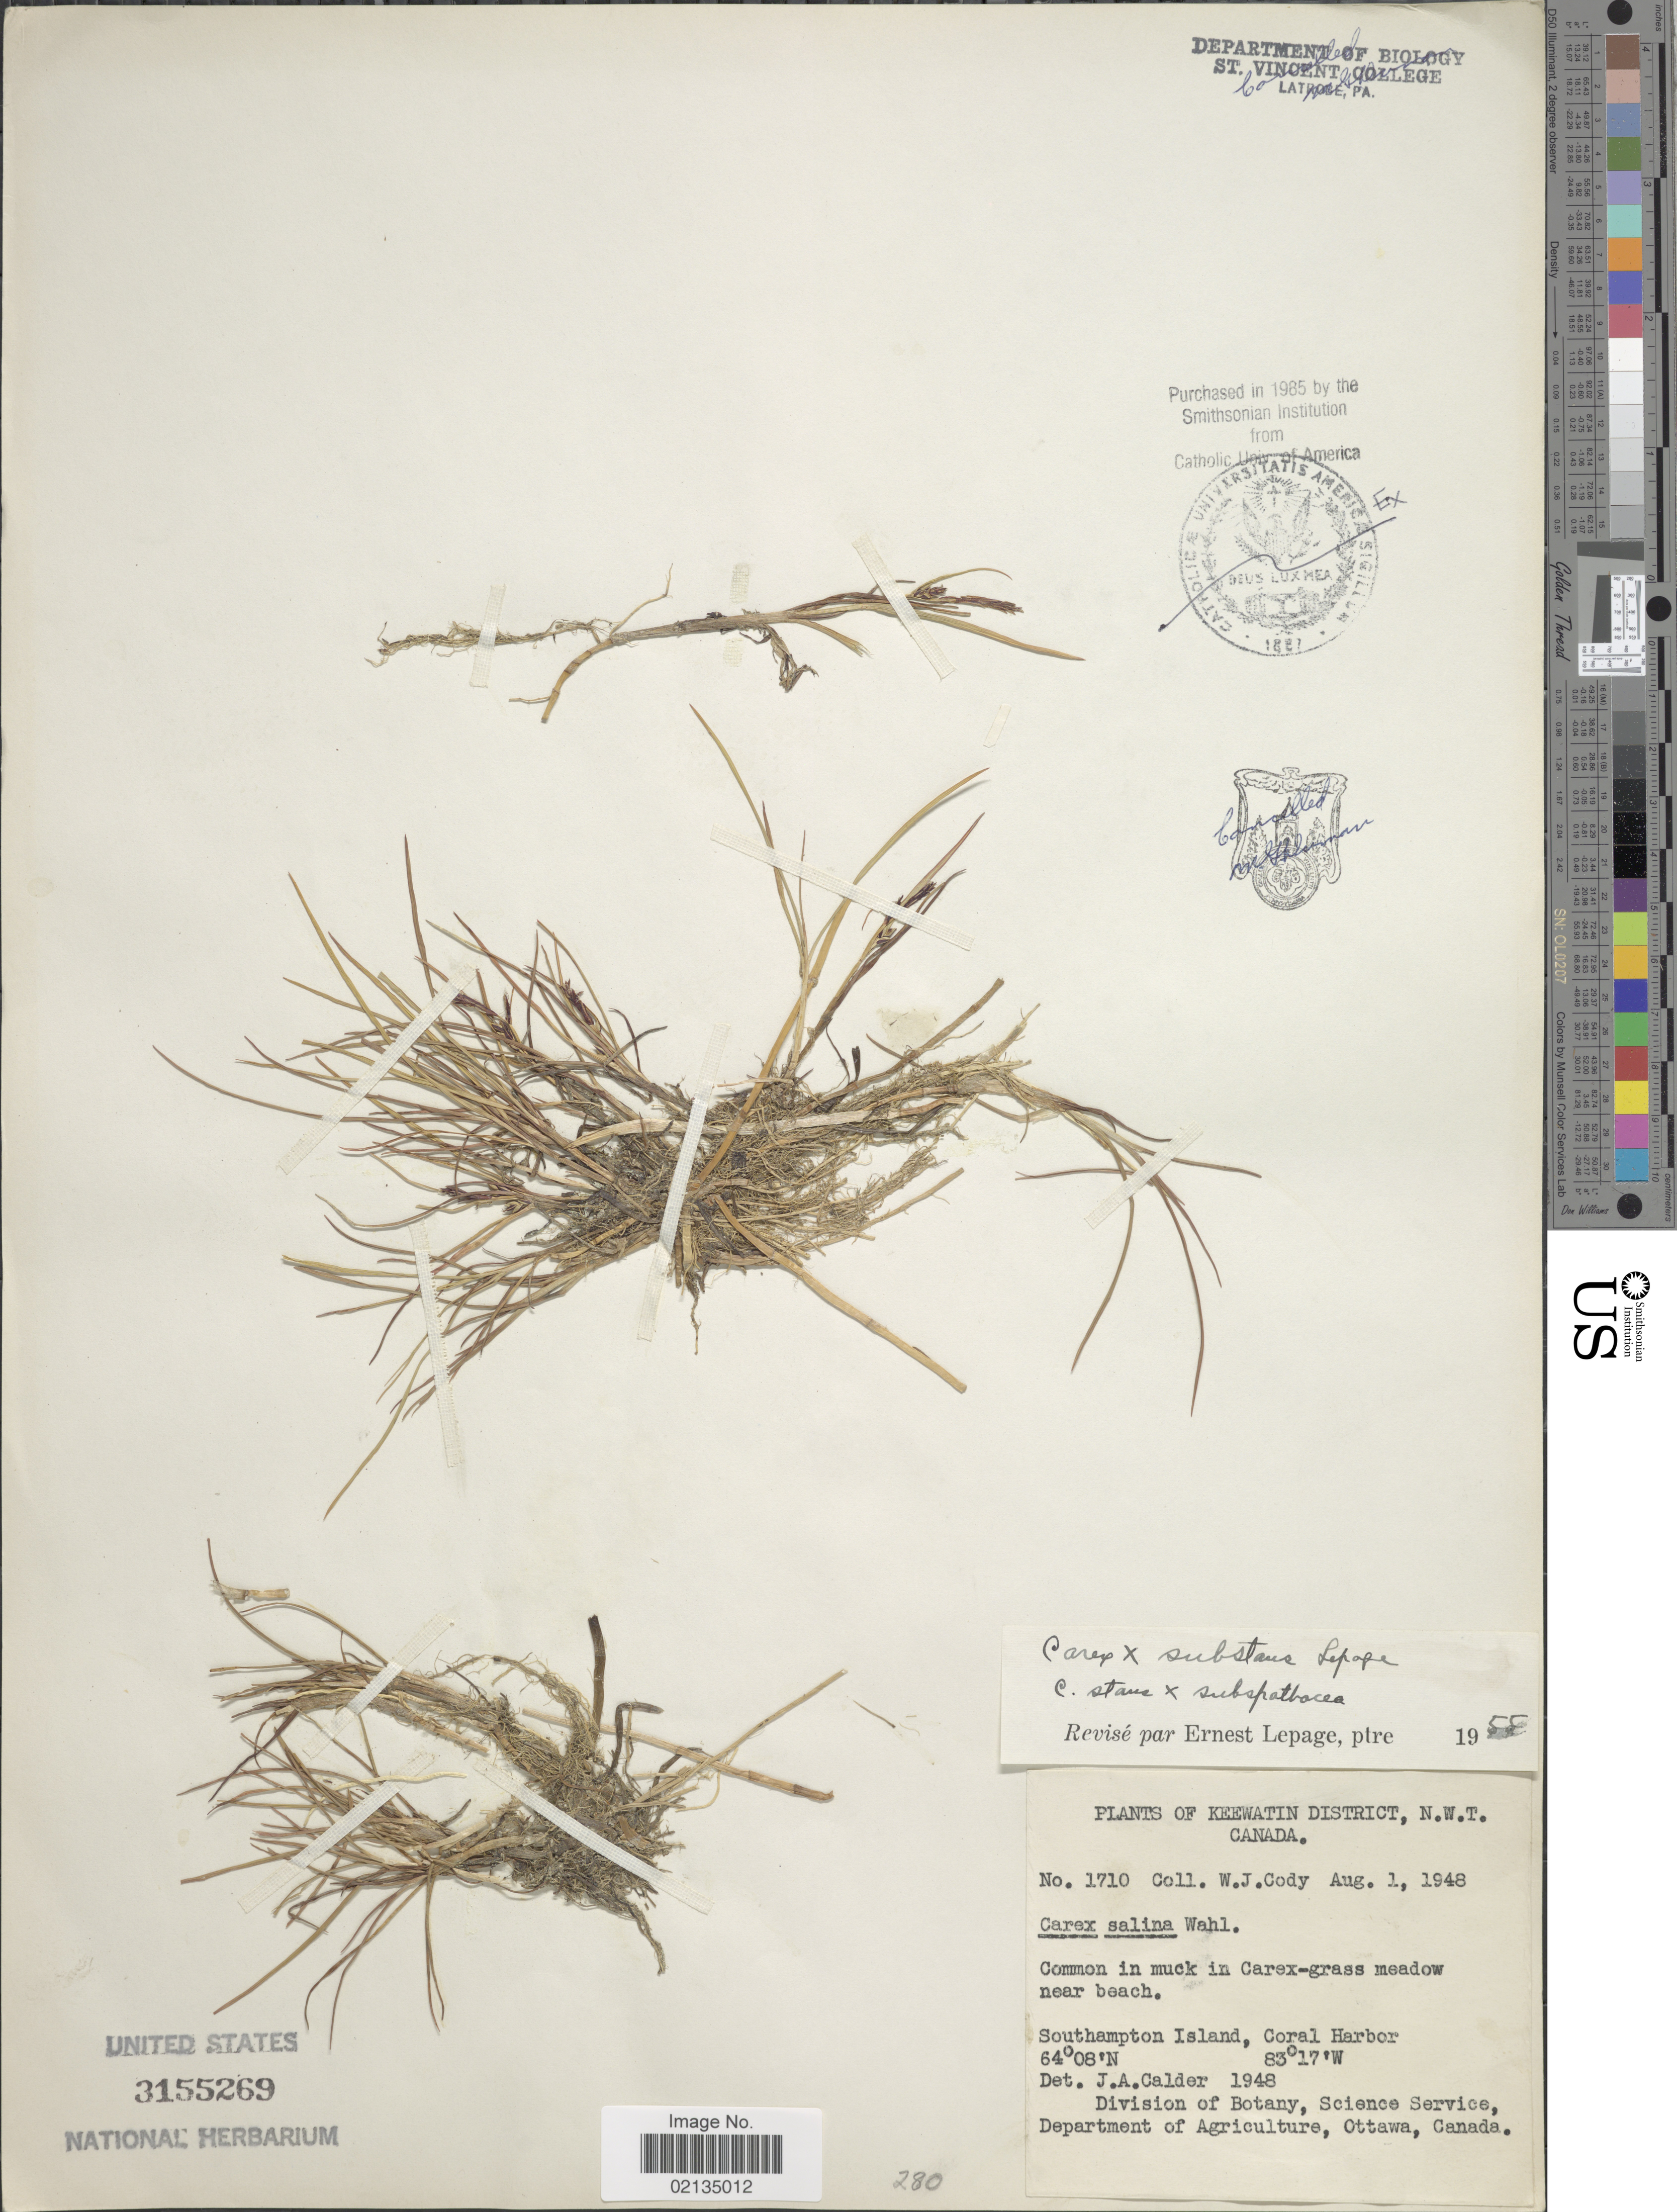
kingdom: Plantae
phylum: Tracheophyta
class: Liliopsida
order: Poales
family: Cyperaceae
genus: Carex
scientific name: Carex aquatilis var. minor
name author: Boott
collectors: W. Cody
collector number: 1710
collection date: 1948-08-01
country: Canada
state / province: Northwest Territories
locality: Keewatin District, N.W.T. Canada. Southampton Island, Coral Harbor.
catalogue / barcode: US 3155269